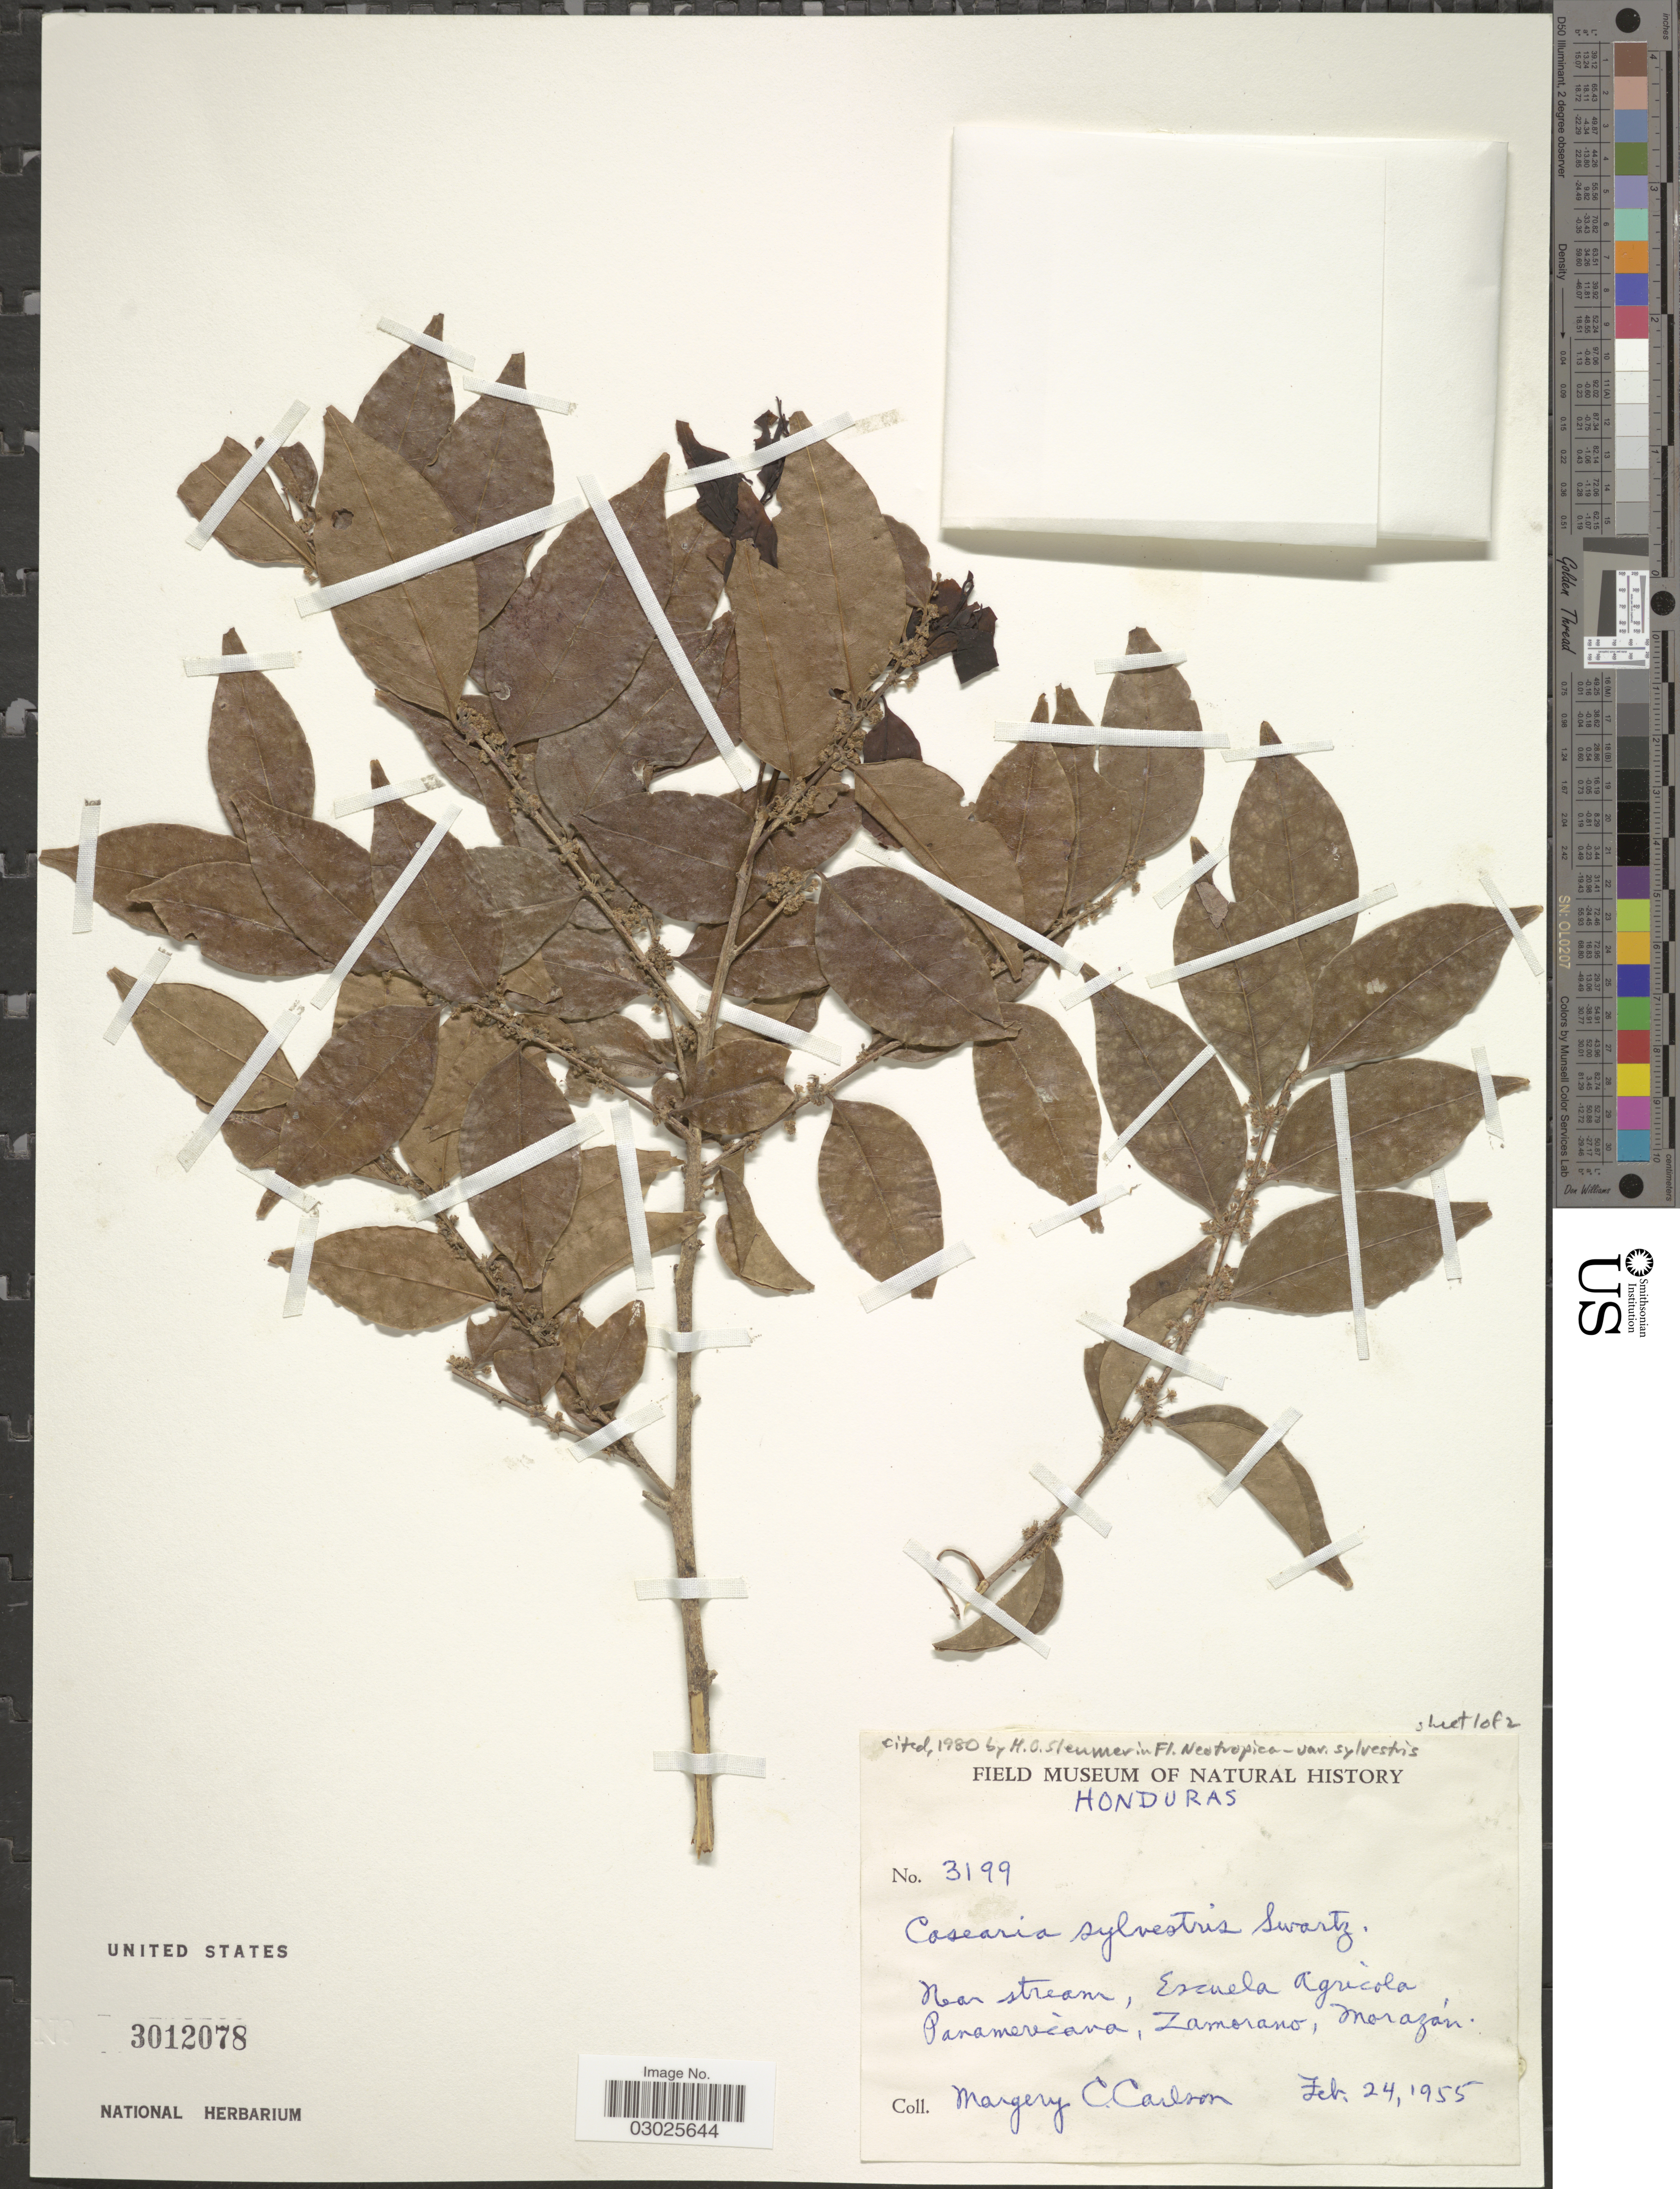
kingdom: Plantae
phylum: Tracheophyta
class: Magnoliopsida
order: Malpighiales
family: Salicaceae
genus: Casearia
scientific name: Casearia sylvestris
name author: Sw.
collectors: M. C. Carlson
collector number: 3199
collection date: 1955-02-24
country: Honduras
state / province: Fco. Morazán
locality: Near stream. Escuela Agricola Panamericana, Zamorano, Morazán.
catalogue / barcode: US 3012078